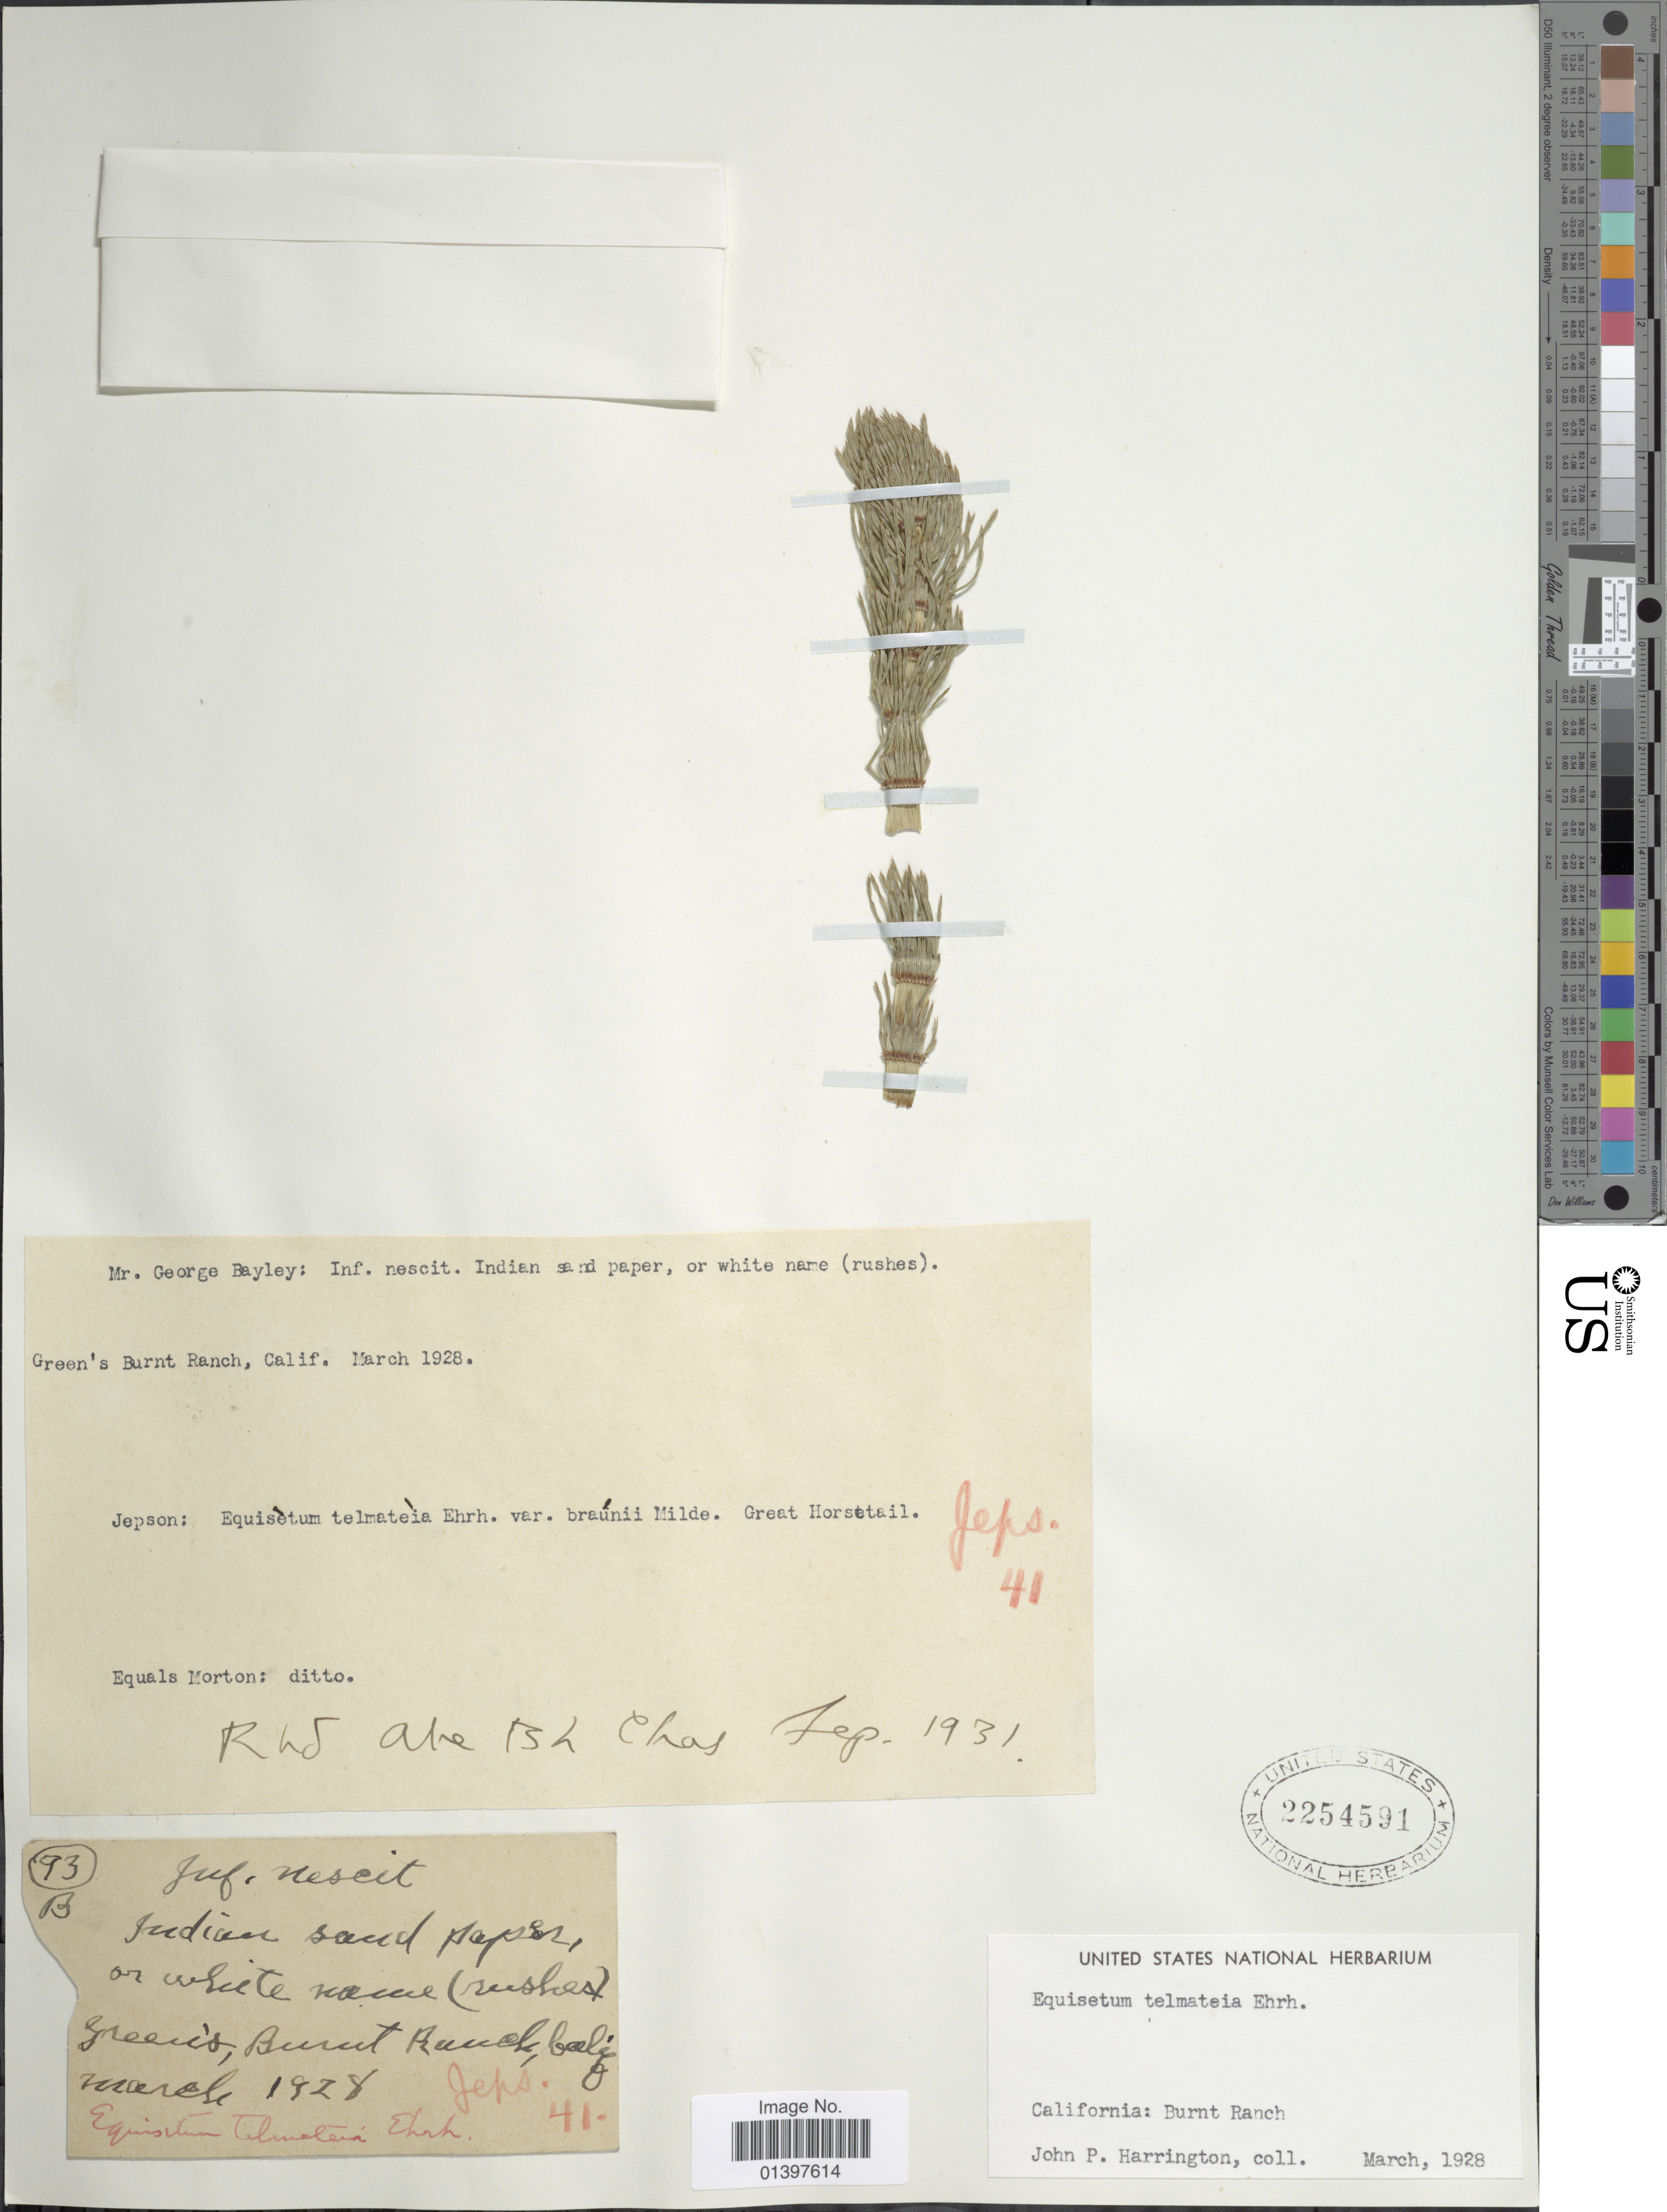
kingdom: Plantae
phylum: Tracheophyta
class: Polypodiopsida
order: Equisetales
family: Equisetaceae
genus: Equisetum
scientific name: Equisetum telmateia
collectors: J. Harrington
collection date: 1928-03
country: United States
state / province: California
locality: Burnt Rance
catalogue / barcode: US 2254591